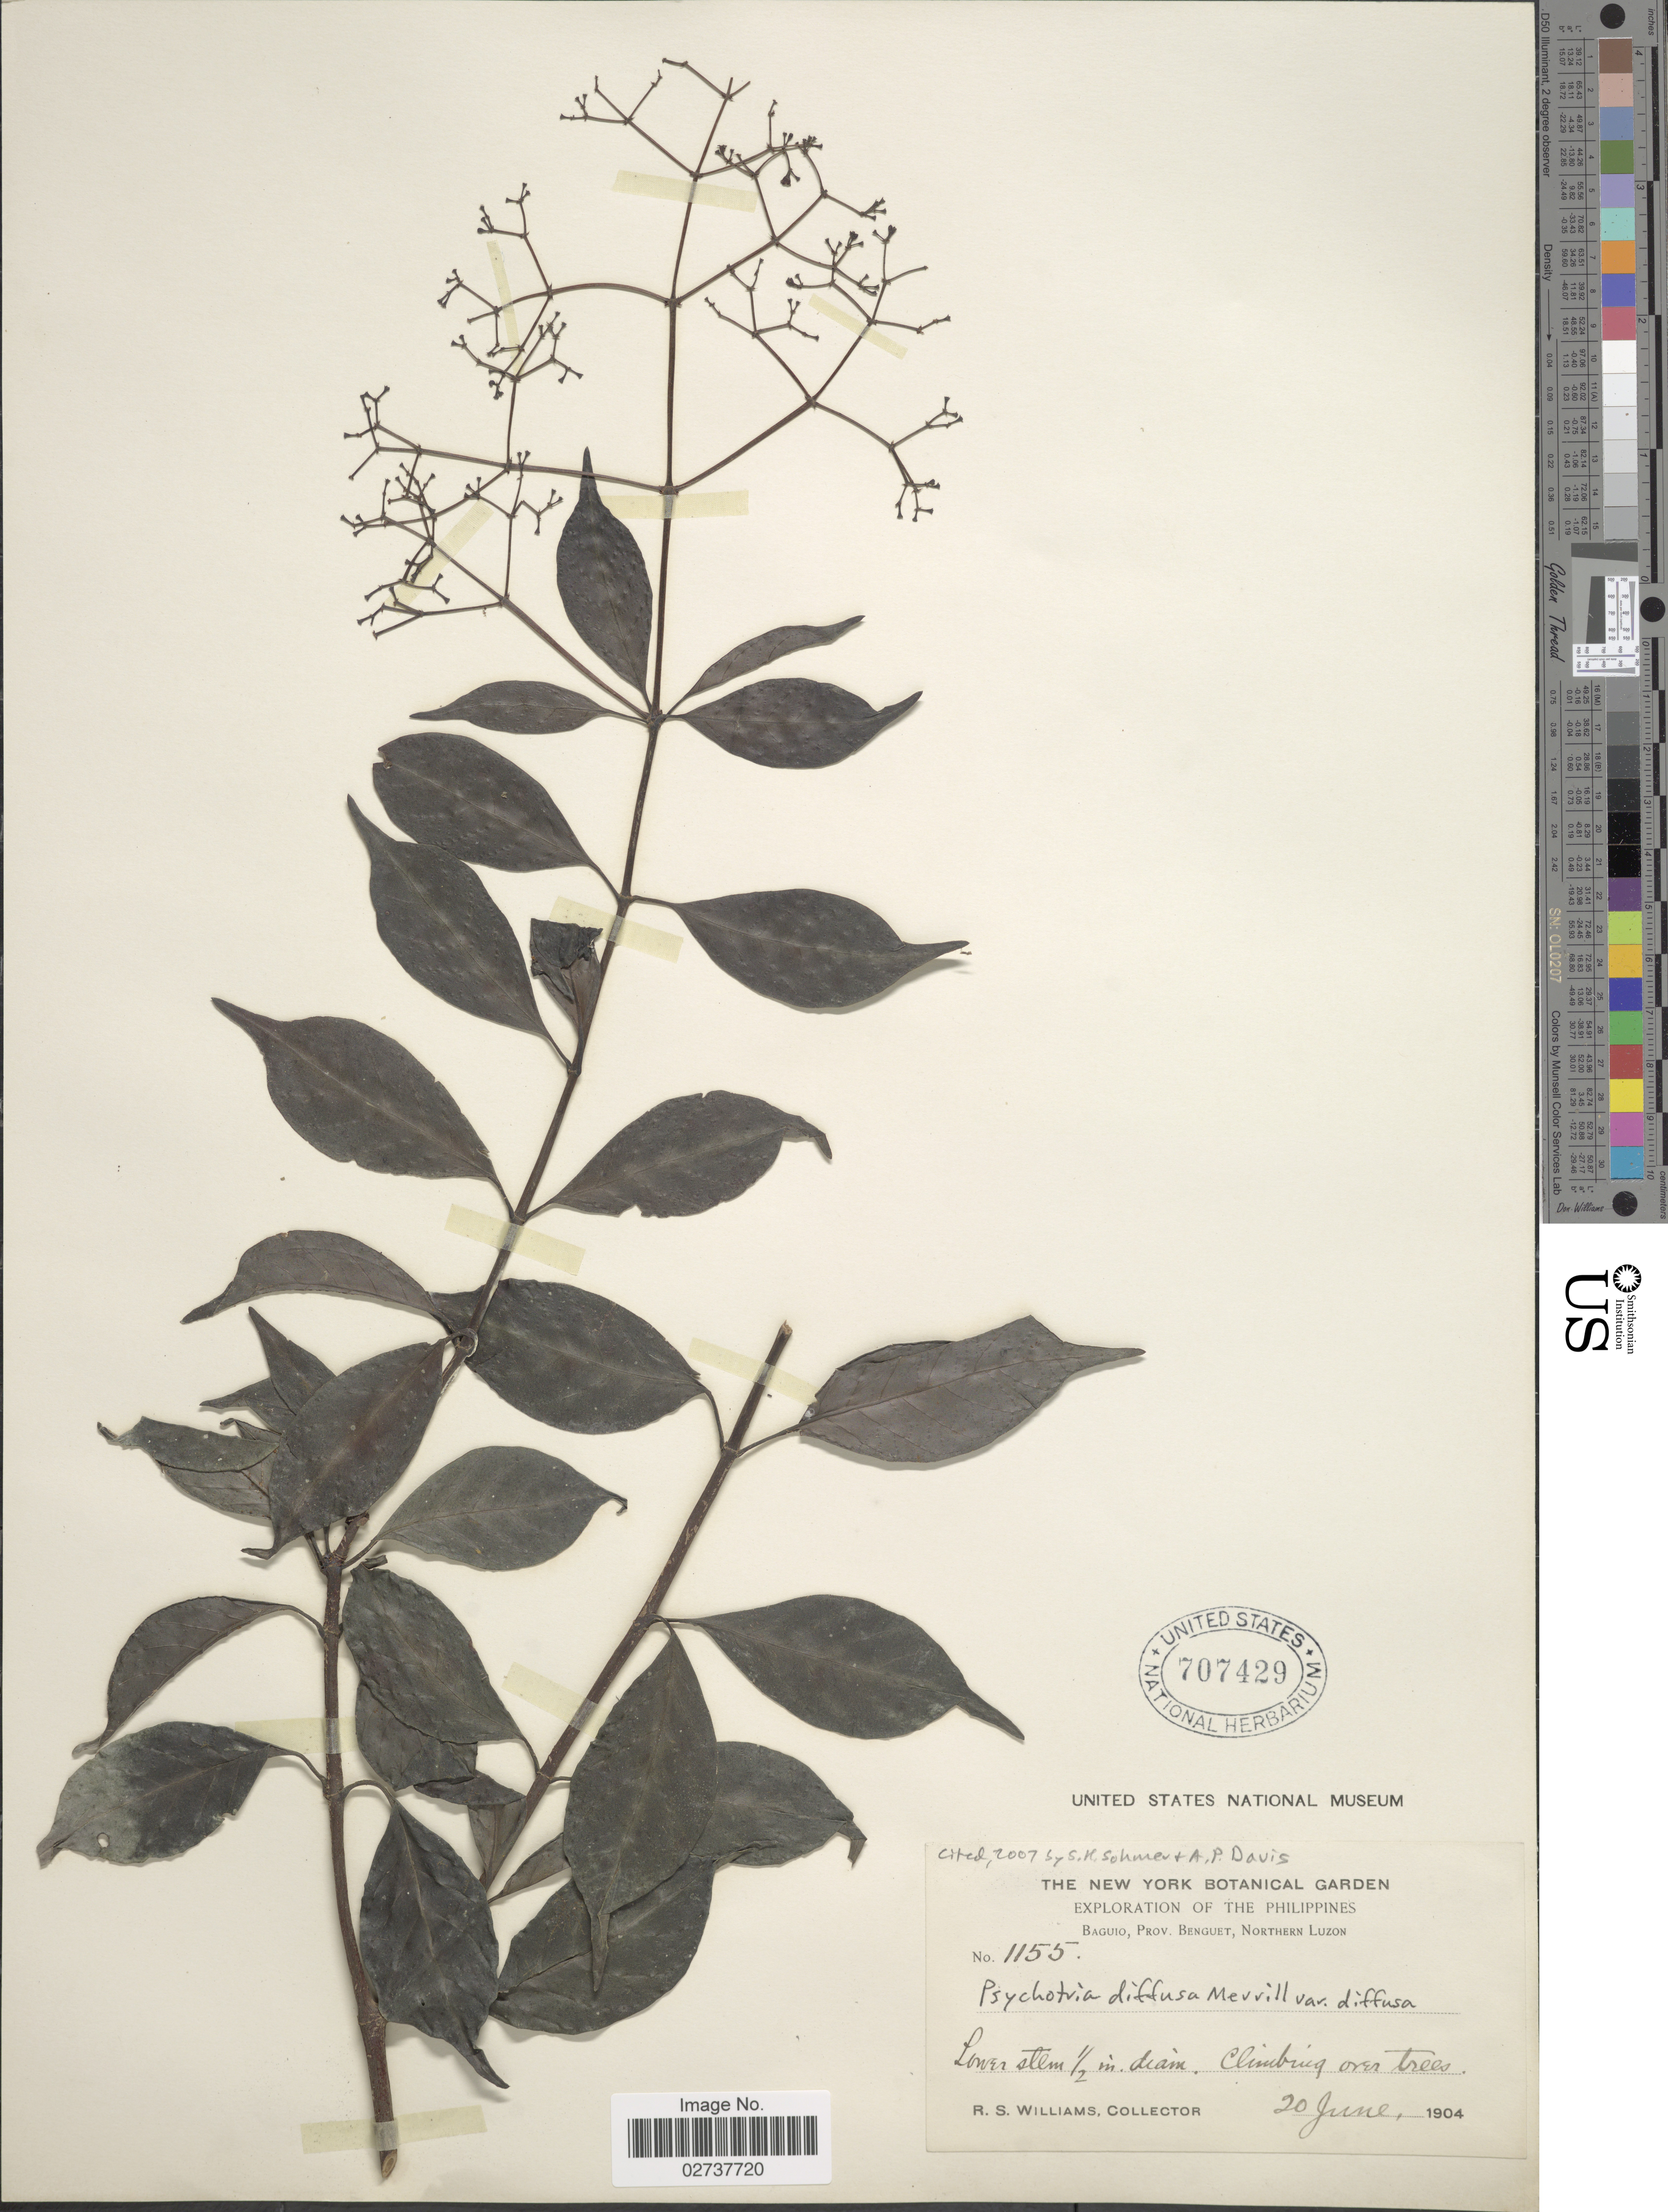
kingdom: Plantae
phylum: Tracheophyta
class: Magnoliopsida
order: Gentianales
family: Rubiaceae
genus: Psychotria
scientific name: Psychotria diffusa var. diffusa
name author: Merr.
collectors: R. S. Williams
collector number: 1155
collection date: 1904-06-20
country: Philippines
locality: Baguio, Prov. Benguet, Northern Luzon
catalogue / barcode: US 707429